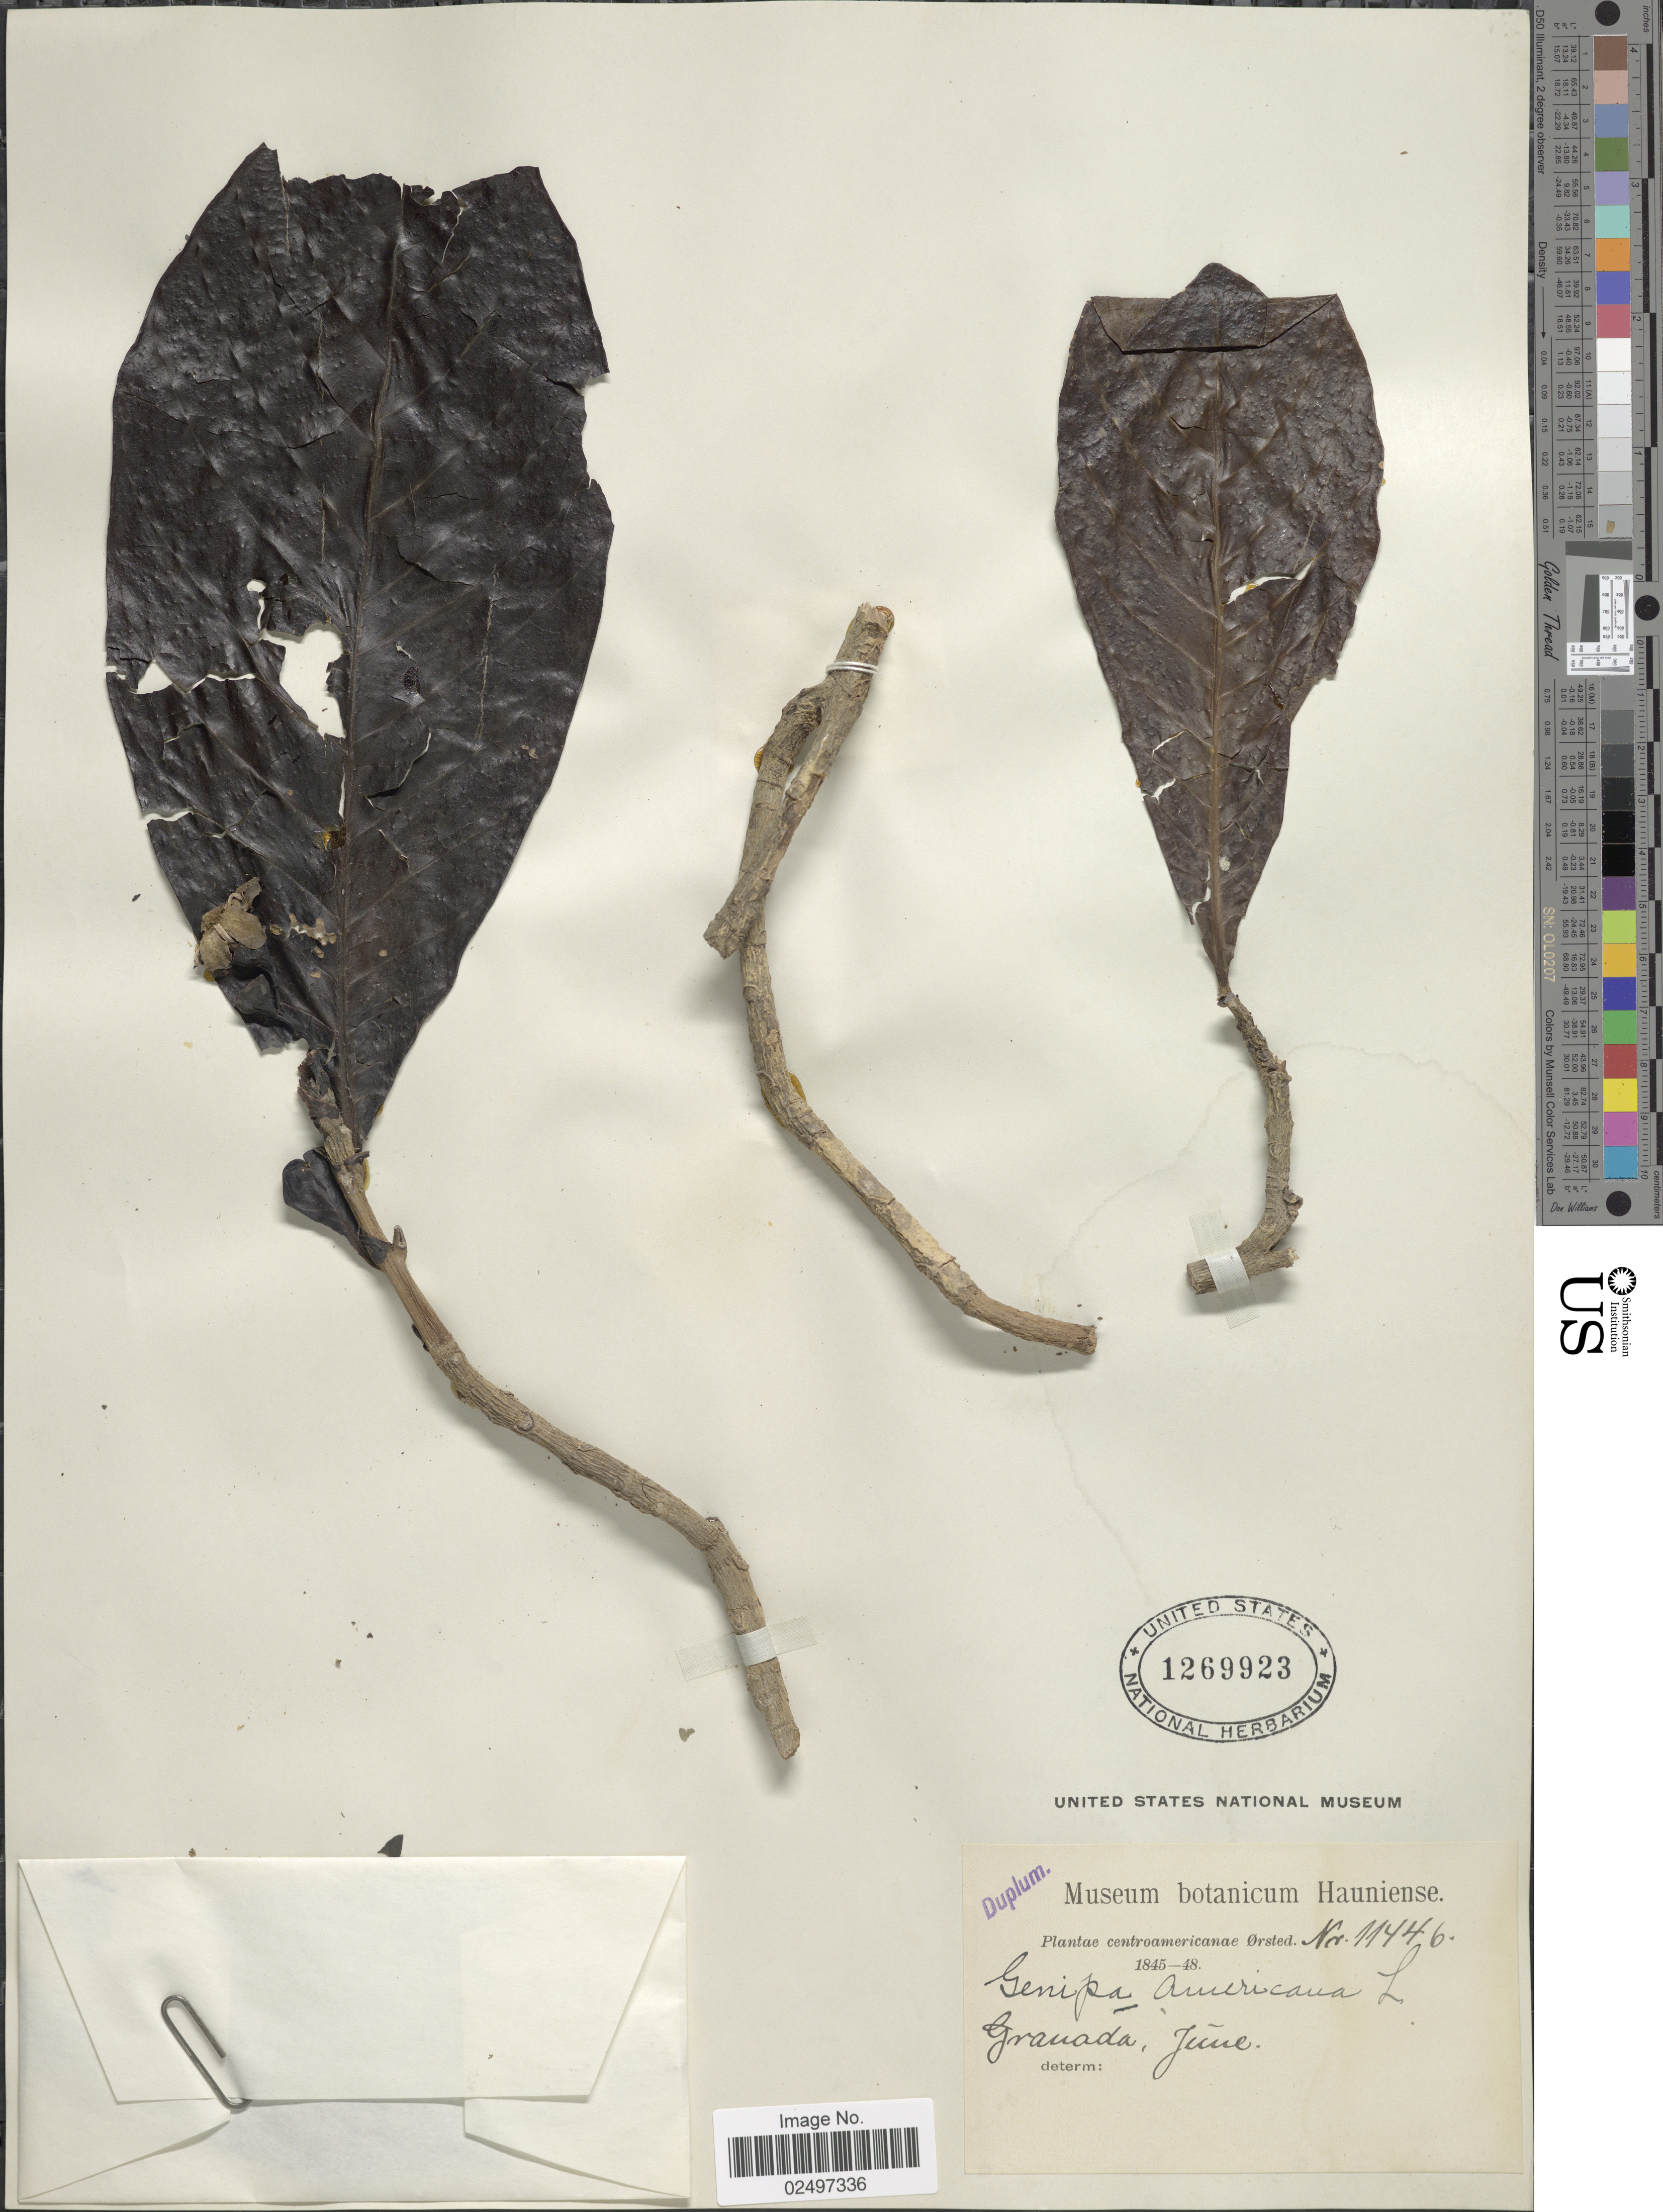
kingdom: Plantae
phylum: Tracheophyta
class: Magnoliopsida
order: Gentianales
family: Rubiaceae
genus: Genipa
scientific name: Genipa americana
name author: L.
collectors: Ørsted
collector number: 11446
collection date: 1845-06/1848-06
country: Nicaragua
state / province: Granada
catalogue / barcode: US 1269923